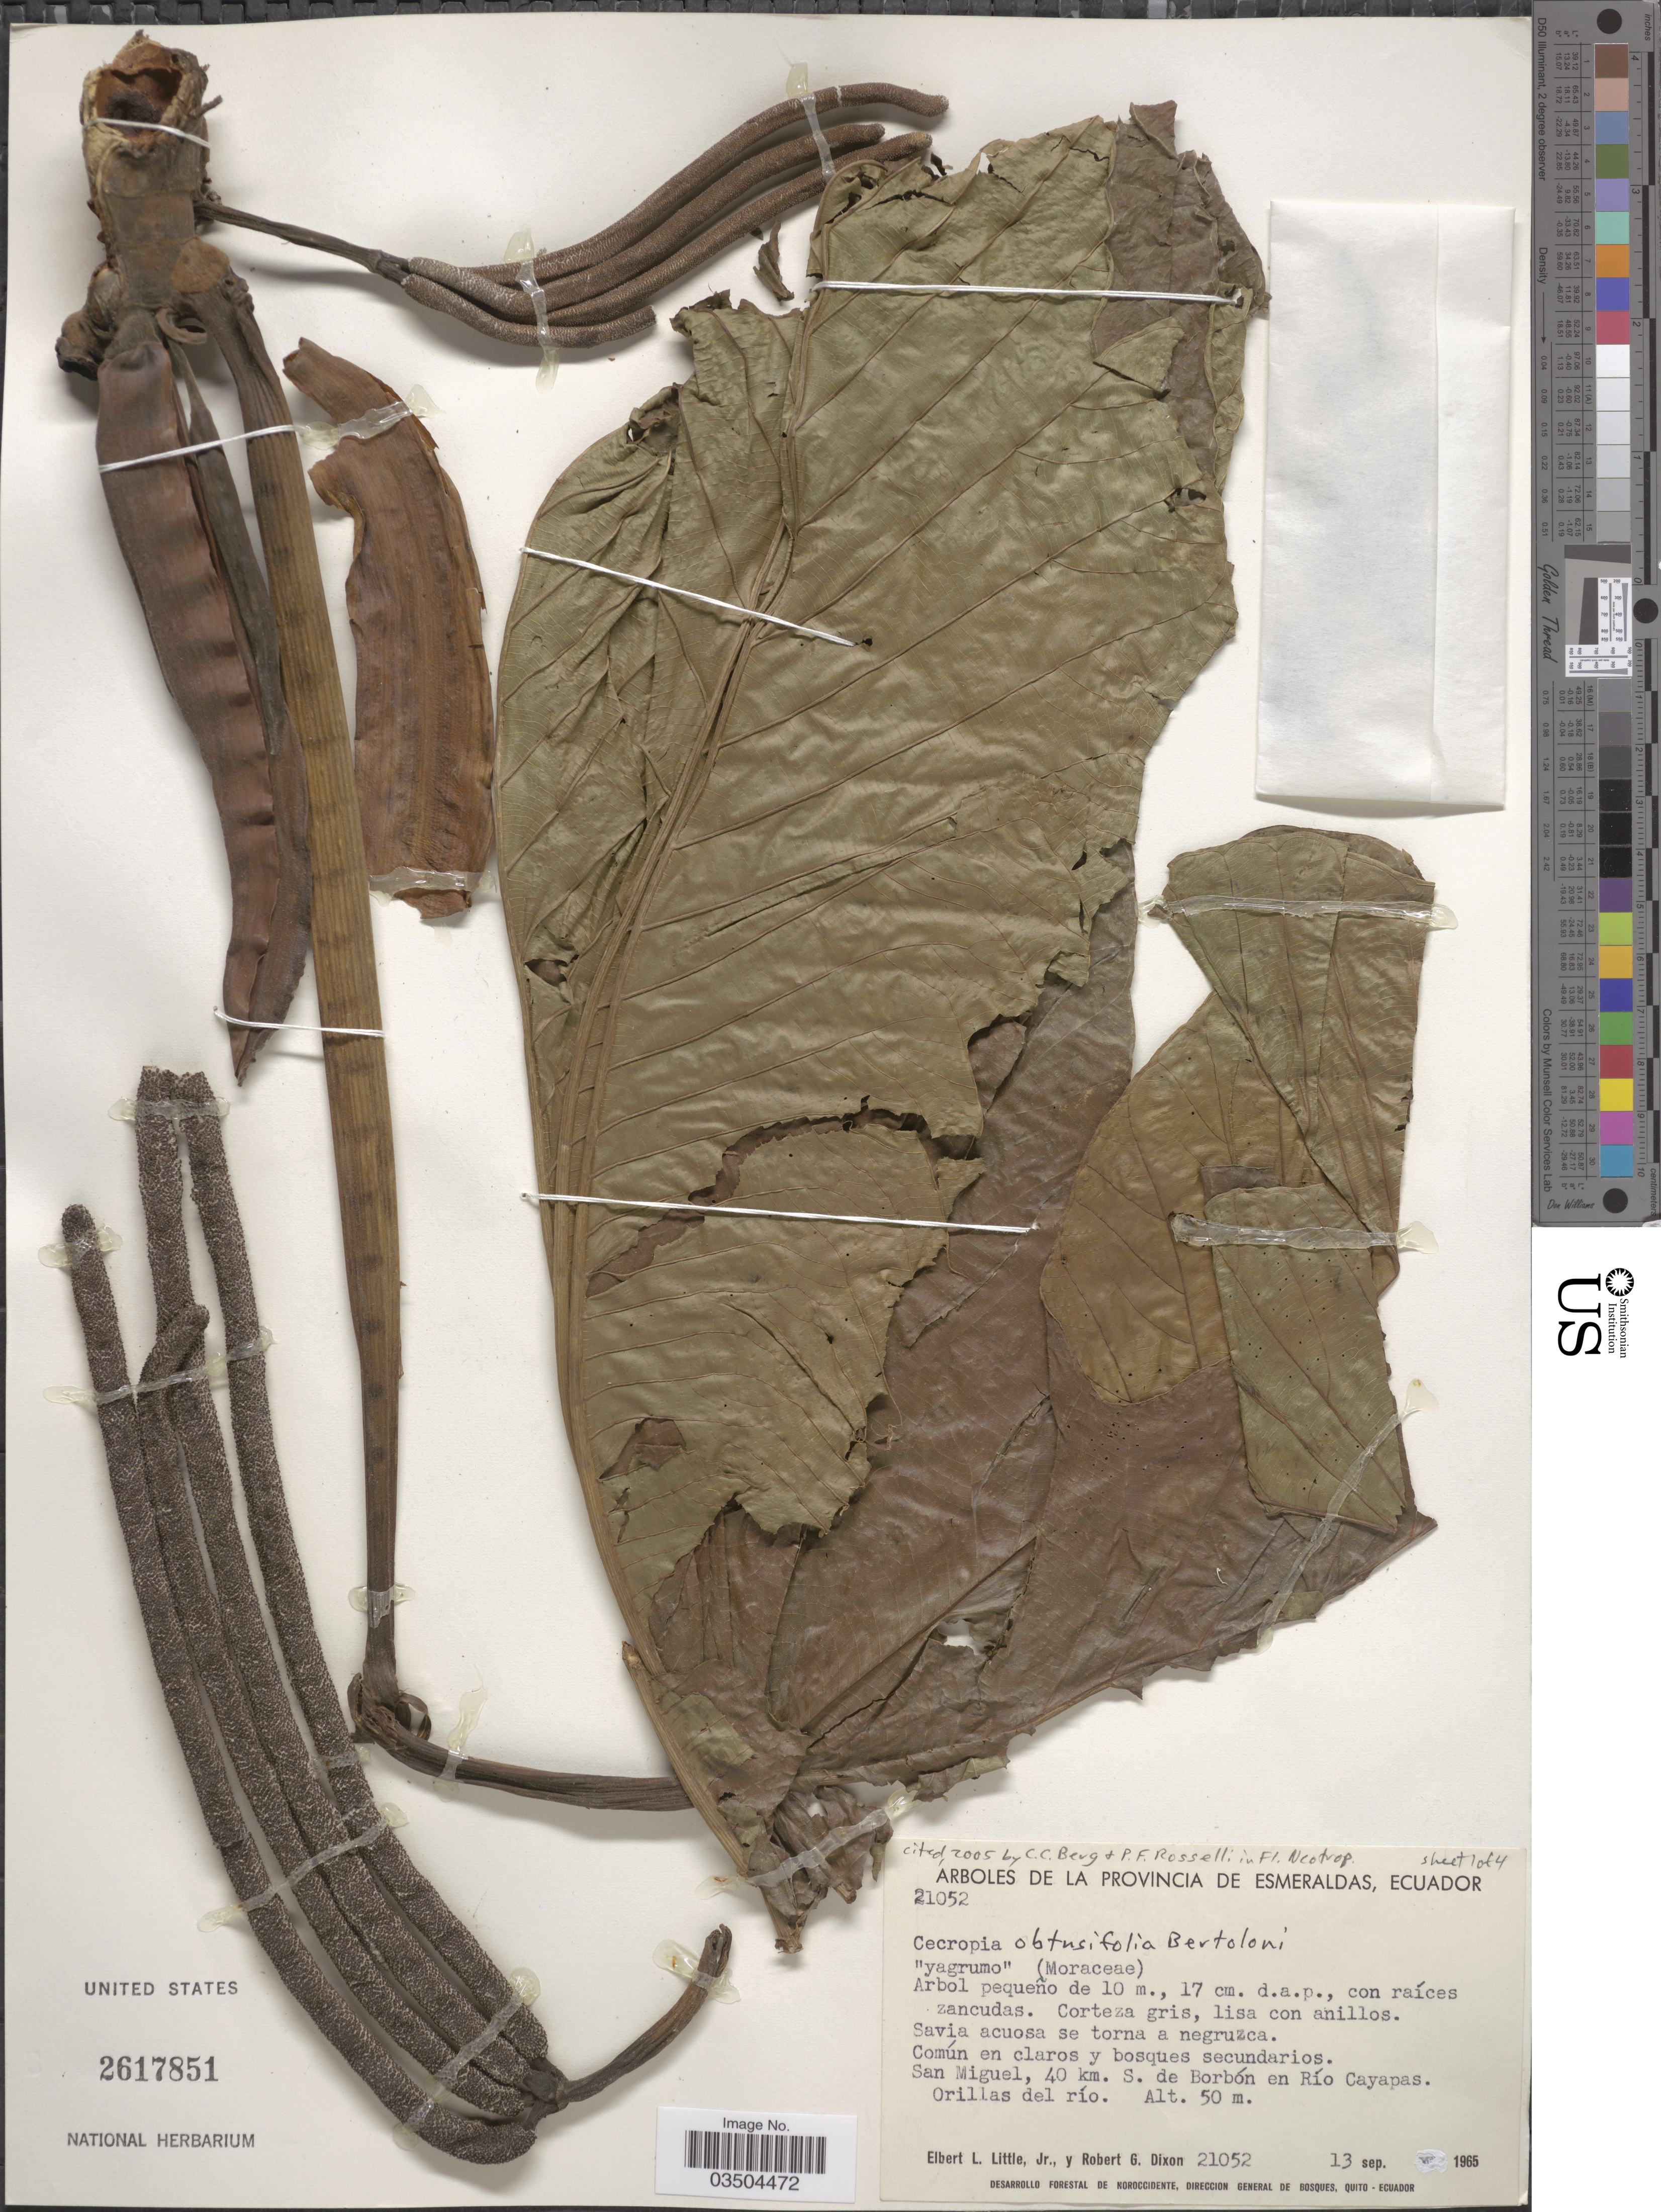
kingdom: Plantae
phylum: Tracheophyta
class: Magnoliopsida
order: Rosales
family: Urticaceae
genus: Cecropia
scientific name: Cecropia obtusifolia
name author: Bertol.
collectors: E. L. Little & R. G. Dixon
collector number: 21052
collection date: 1965-09-13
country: Ecuador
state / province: Esmeraldas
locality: San Miguel, 40 km. S. de Borbón en Río Cayapas. Orillas del río.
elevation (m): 50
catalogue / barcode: US 2617851